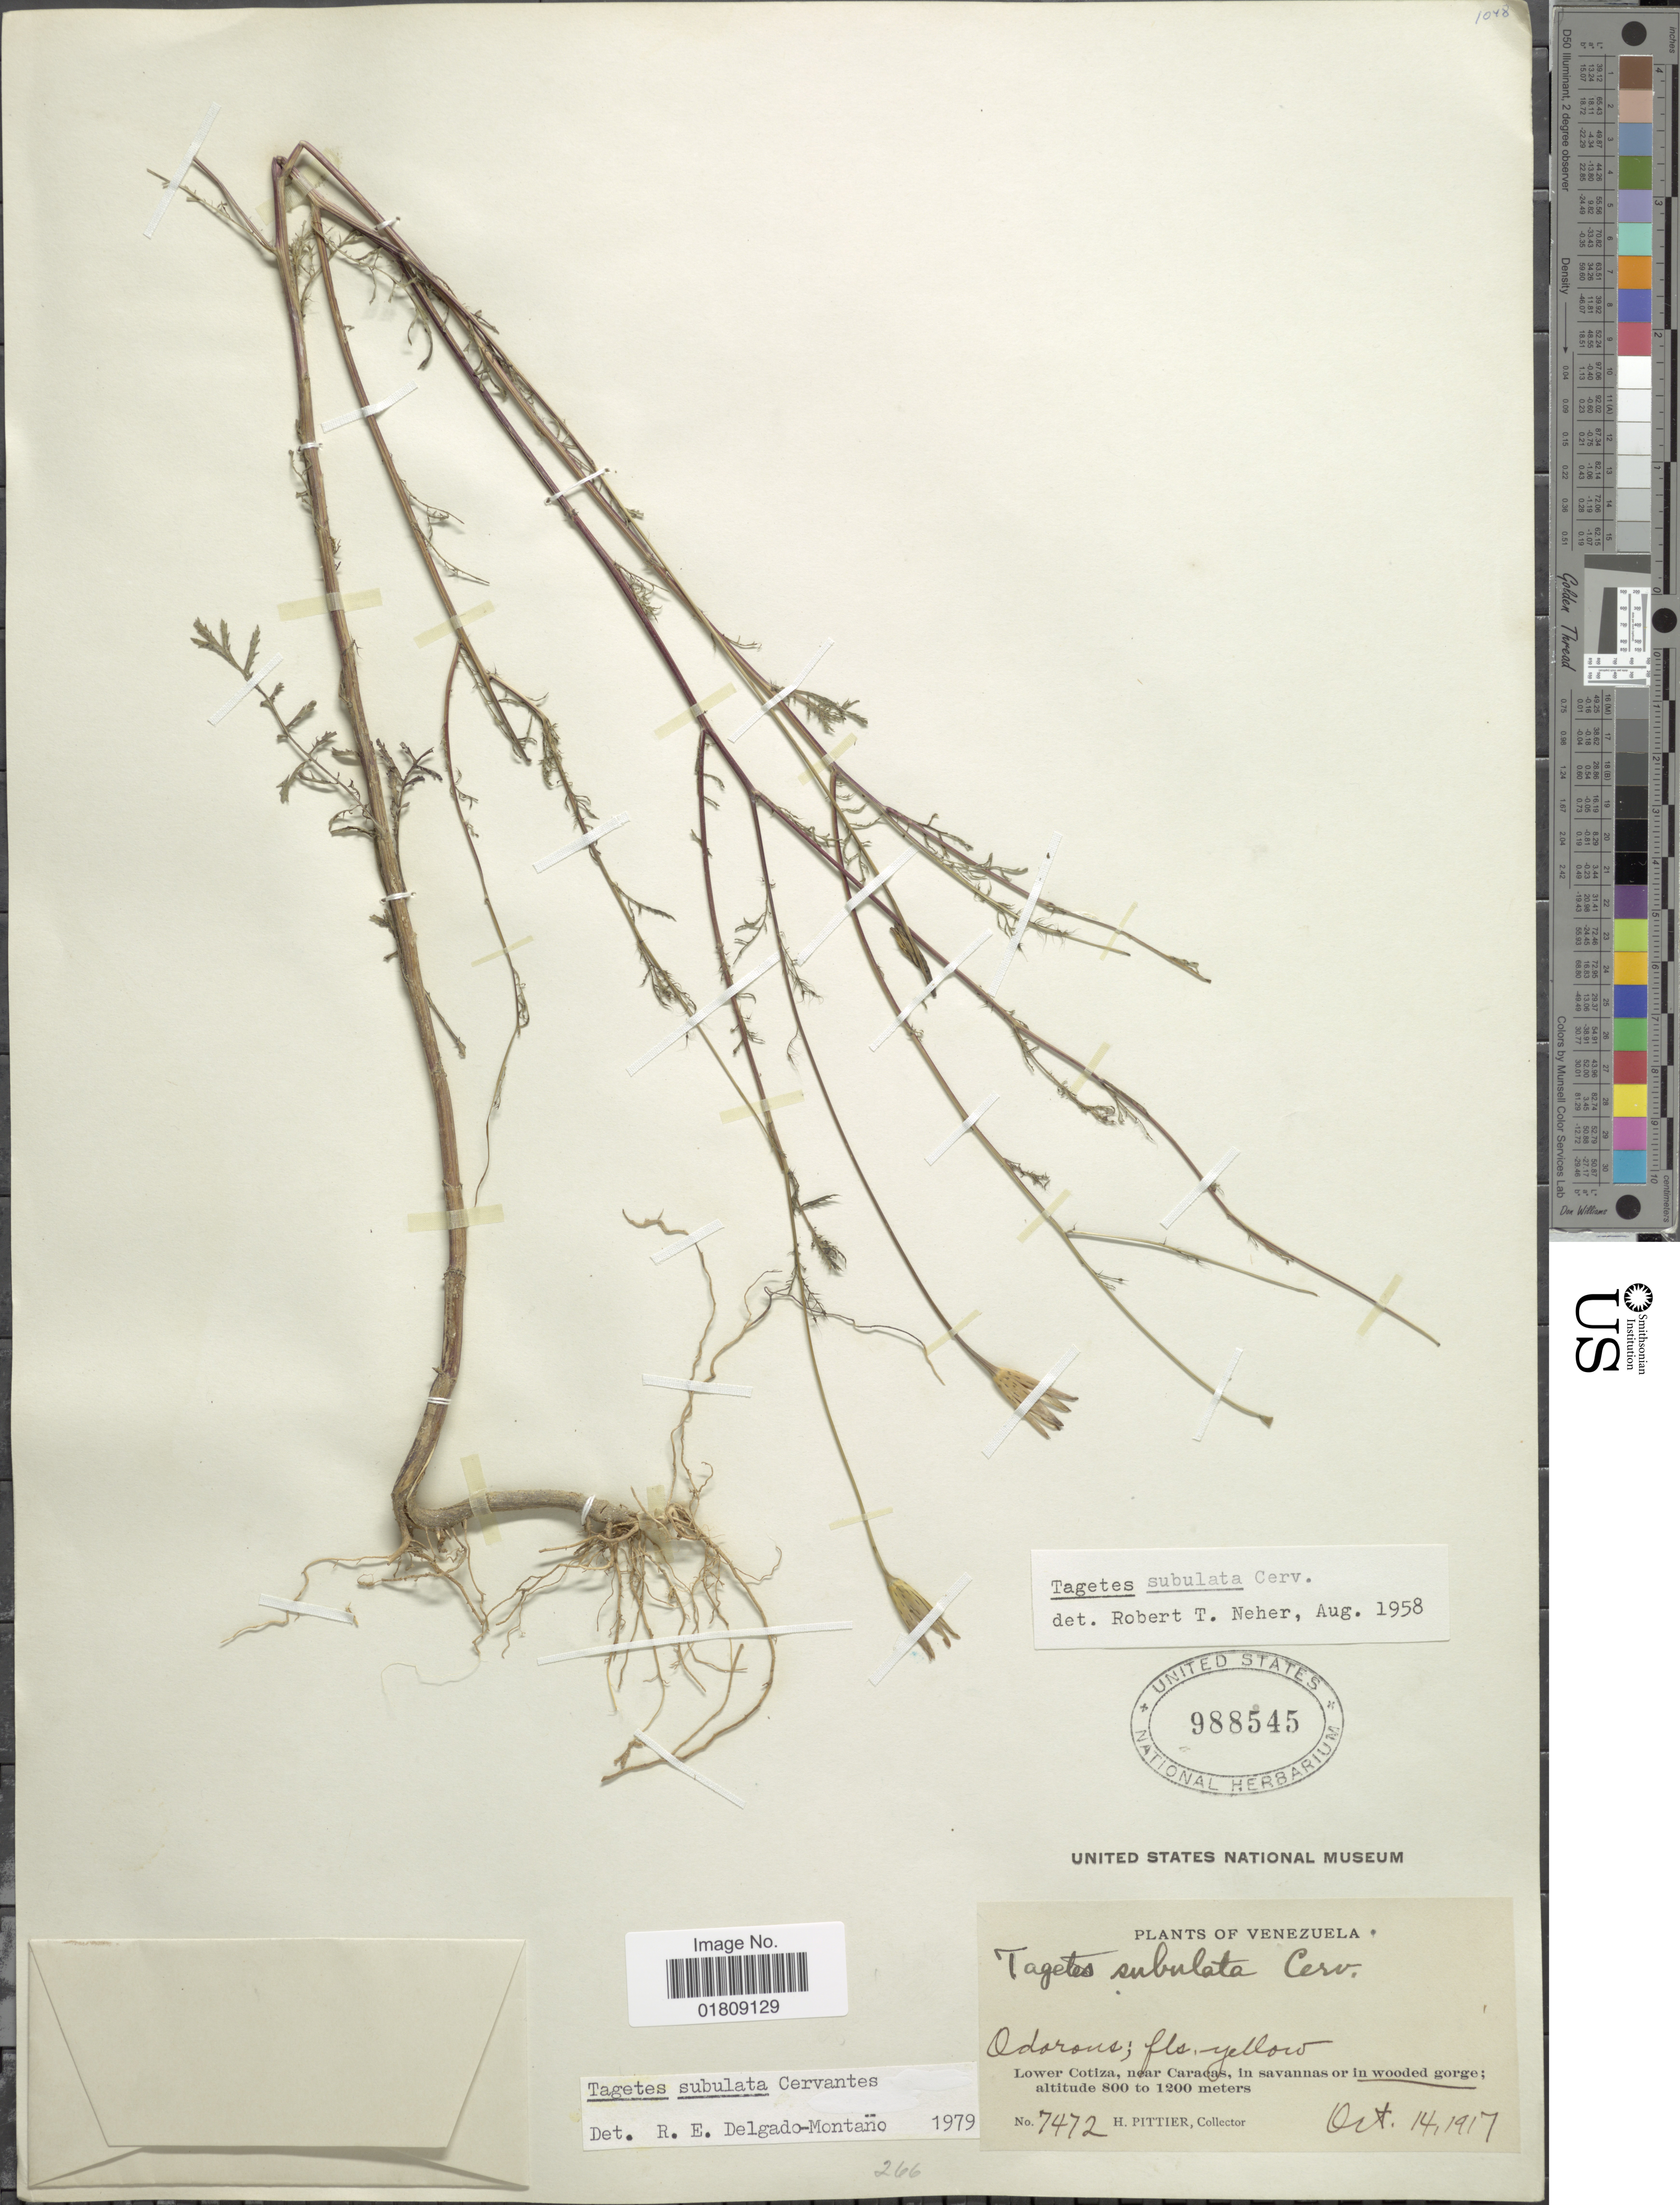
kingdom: Plantae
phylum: Tracheophyta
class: Magnoliopsida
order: Asterales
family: Asteraceae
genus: Tagetes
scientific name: Tagetes subulata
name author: Cerv.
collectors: H. F. Pittier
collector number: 7472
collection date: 1917-10-14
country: Venezuela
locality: Lower Cotiza, near Caracas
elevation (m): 800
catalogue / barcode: US 988545